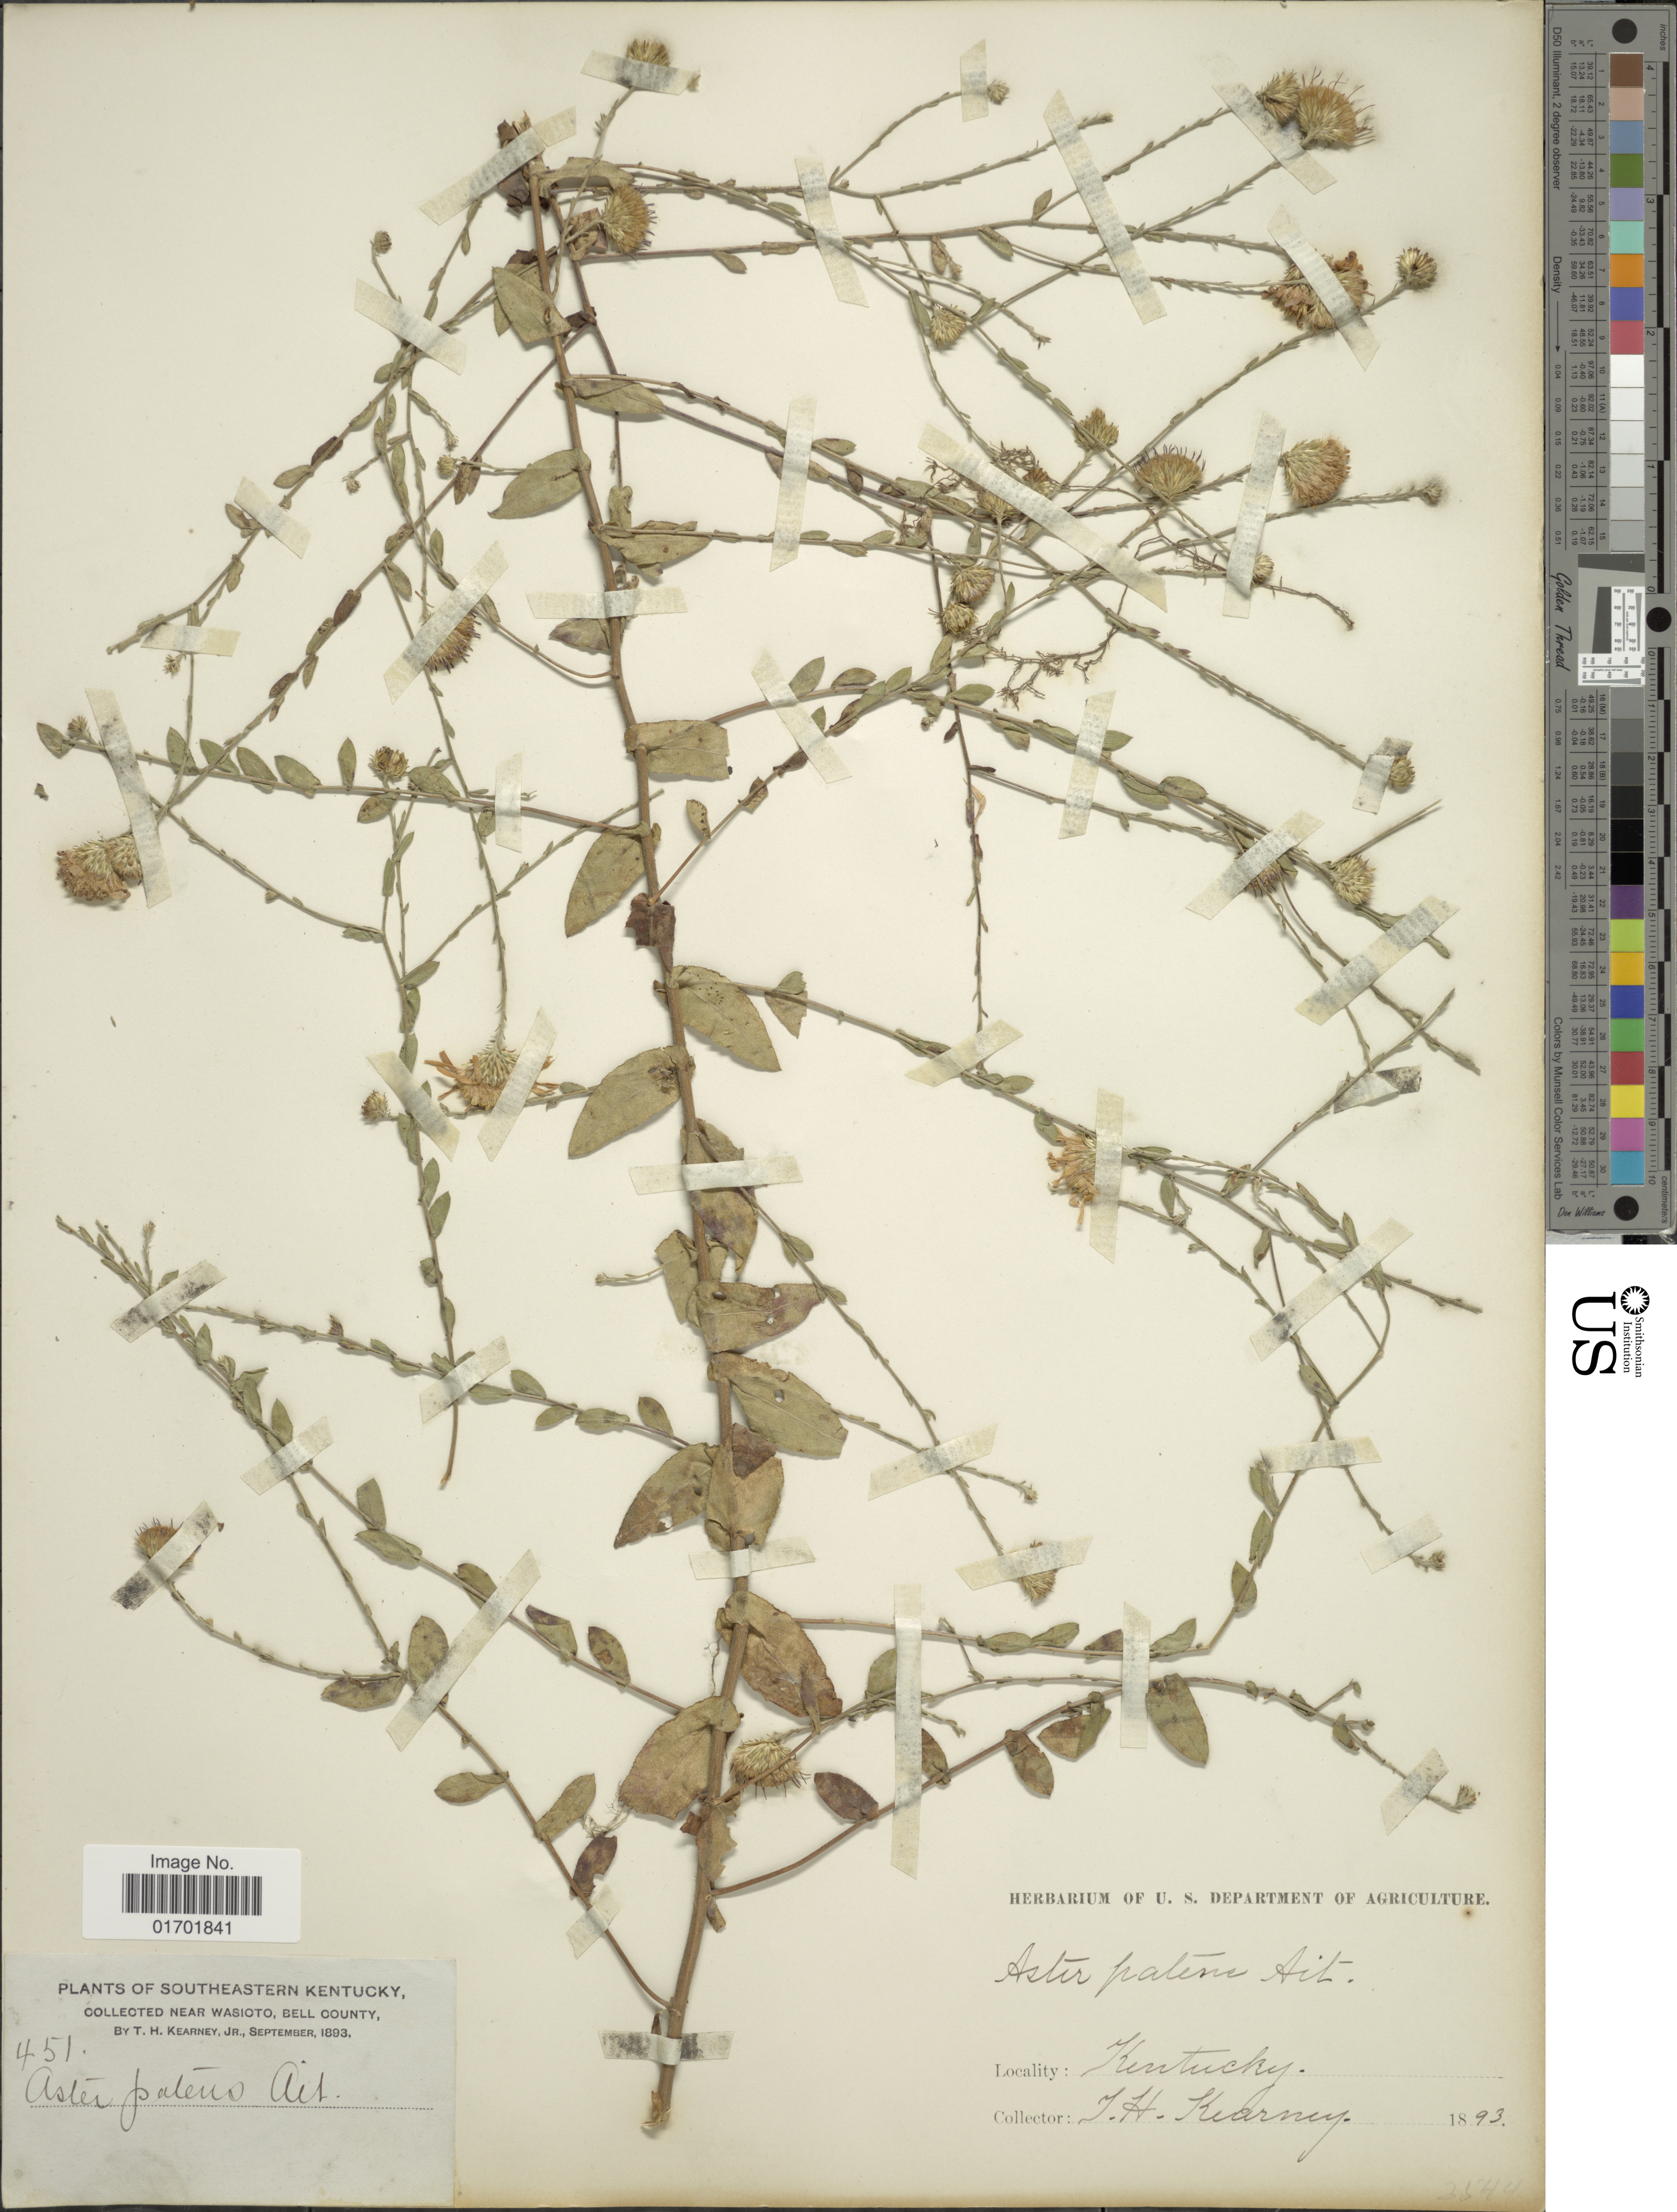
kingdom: Plantae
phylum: Tracheophyta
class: Magnoliopsida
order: Asterales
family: Asteraceae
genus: Symphyotrichum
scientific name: Symphyotrichum patens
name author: (Aiton) G.L. Nesom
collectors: T. H. Kearney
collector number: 451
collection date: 1893-09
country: United States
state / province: Kentucky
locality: Southern Kentucky, near Wasioto, Bell County.